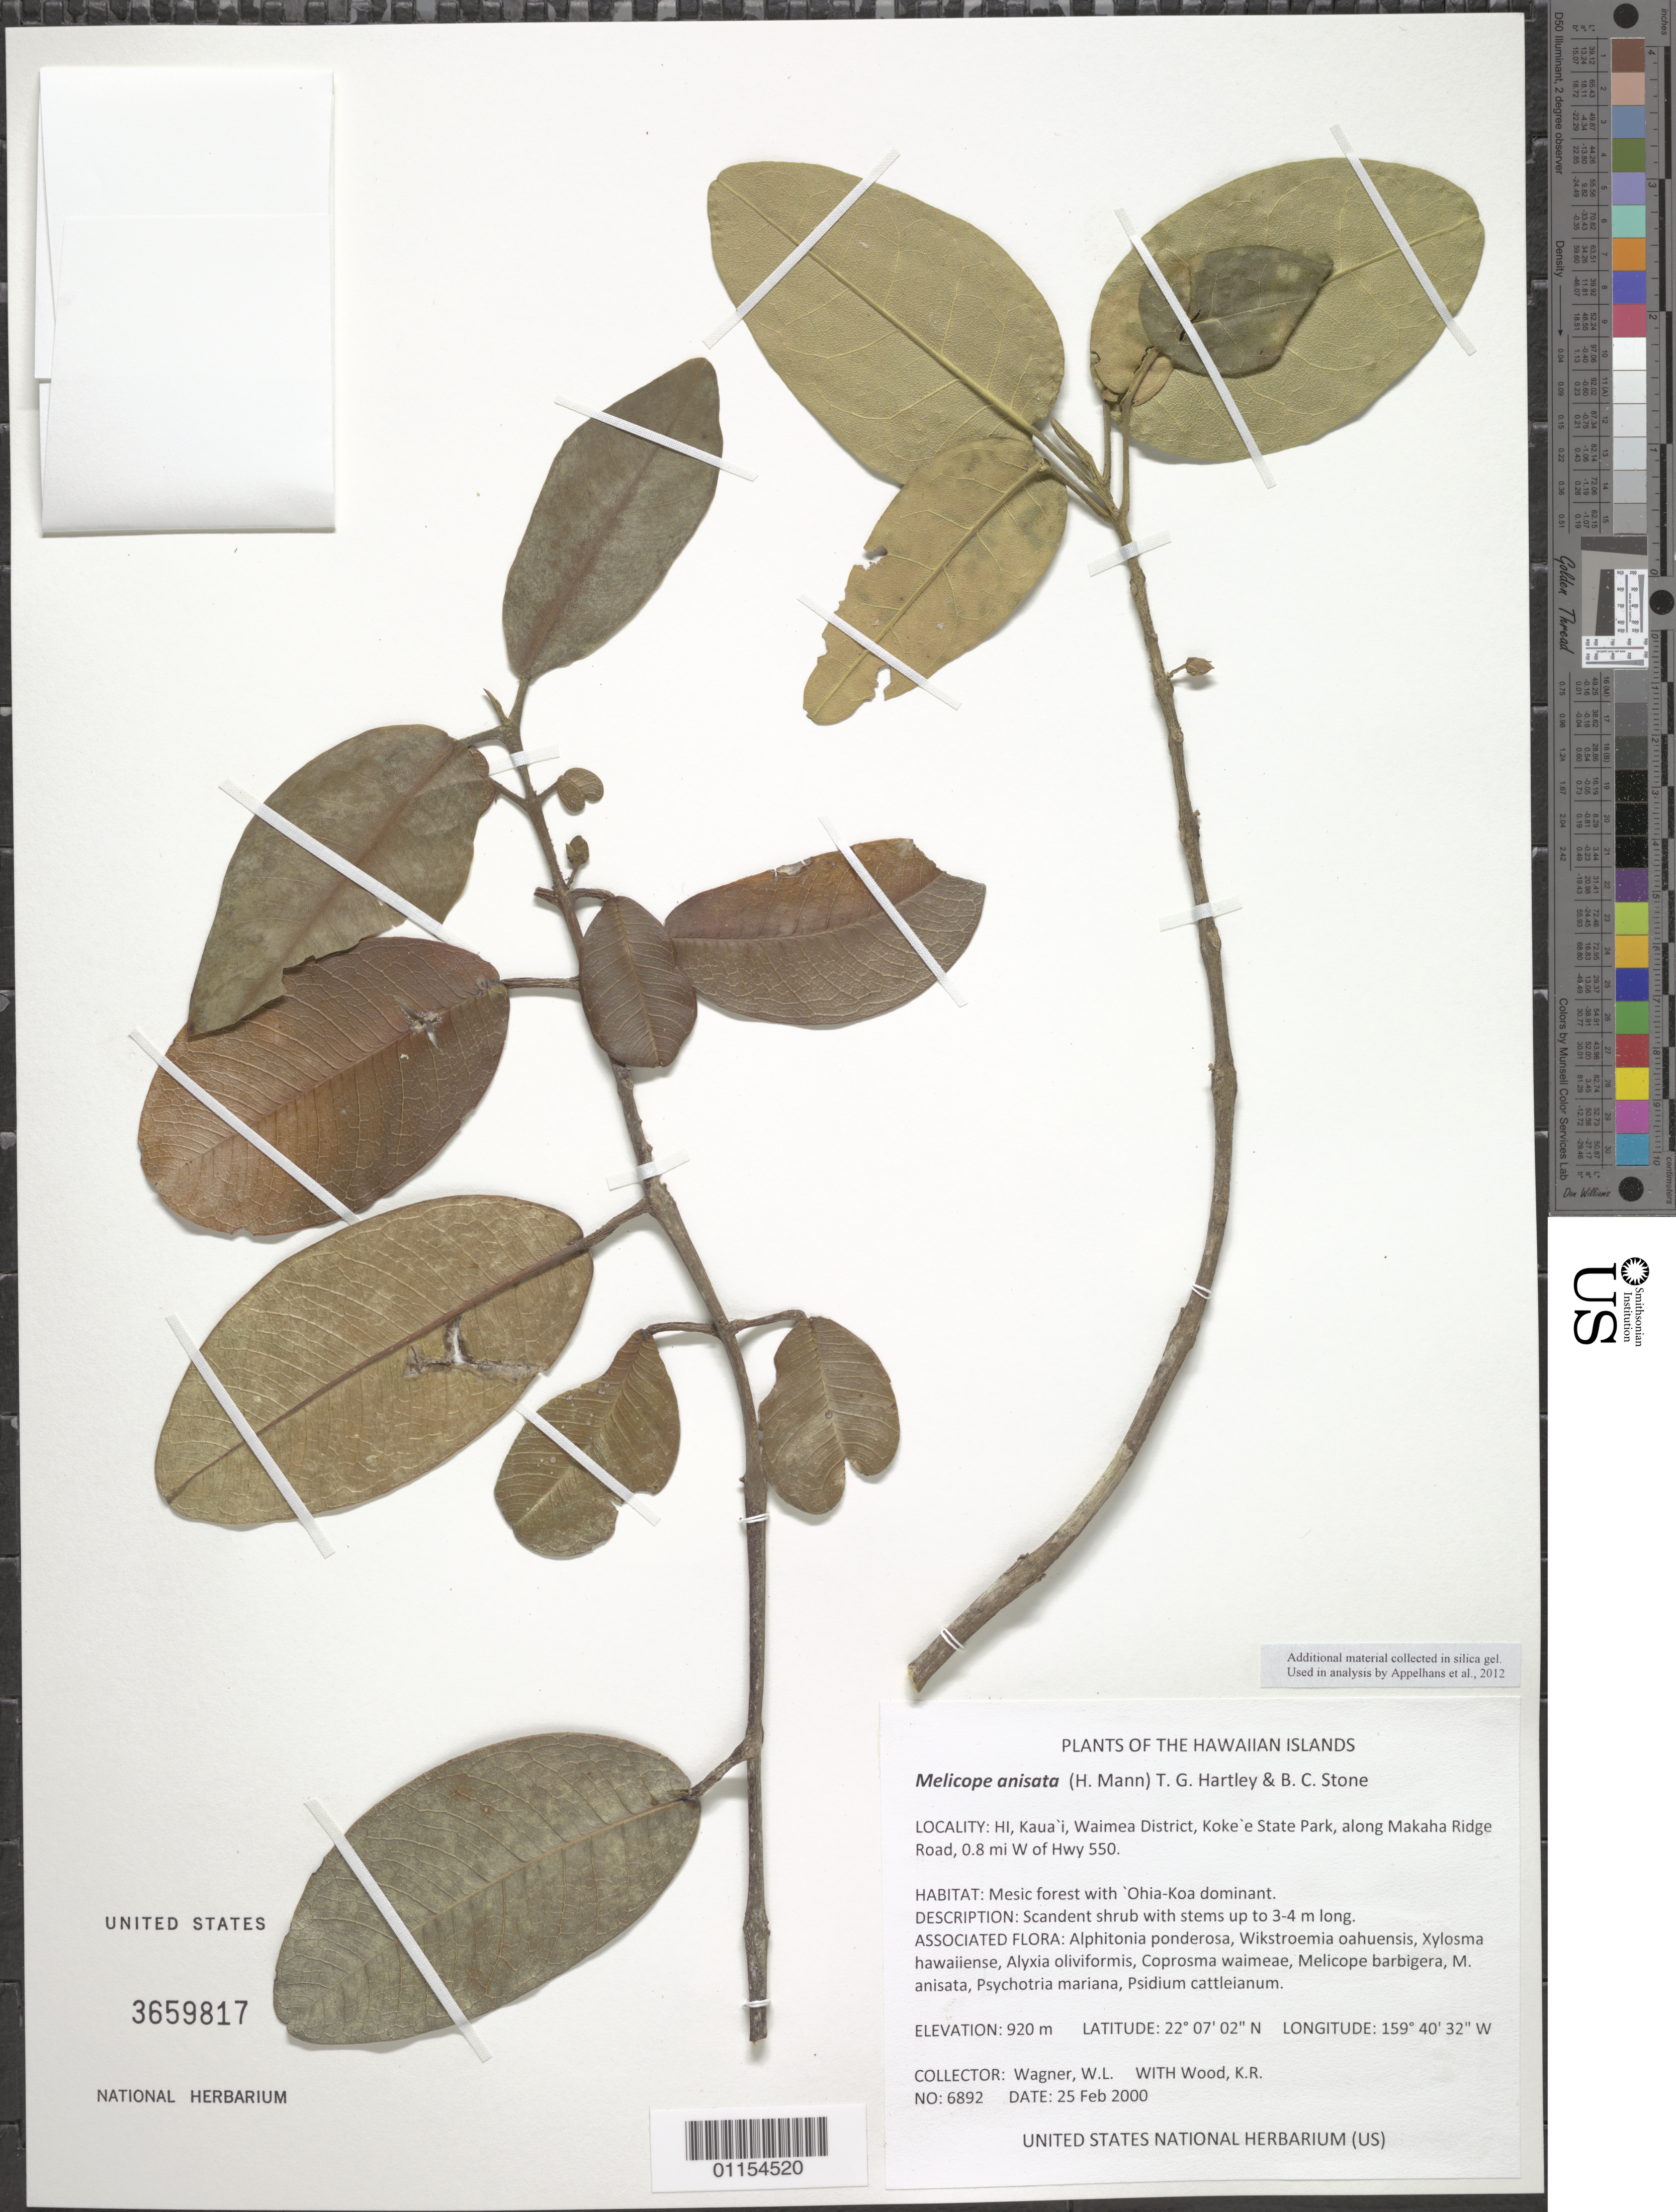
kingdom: Plantae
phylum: Tracheophyta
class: Magnoliopsida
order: Sapindales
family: Rutaceae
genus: Melicope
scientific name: Melicope anisata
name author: (H. Mann) T.G. Hartley & B.C. Stone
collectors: W. L. Wagner & K. R. Wood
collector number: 6892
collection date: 2000-02-25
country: United States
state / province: Hawaii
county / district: Kauai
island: Kaua'i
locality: Waimea District, Koke'e State Park, along Makaha Ridge Road, 0.8 mi W of Hwy 550.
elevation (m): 920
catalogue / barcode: US 3659817